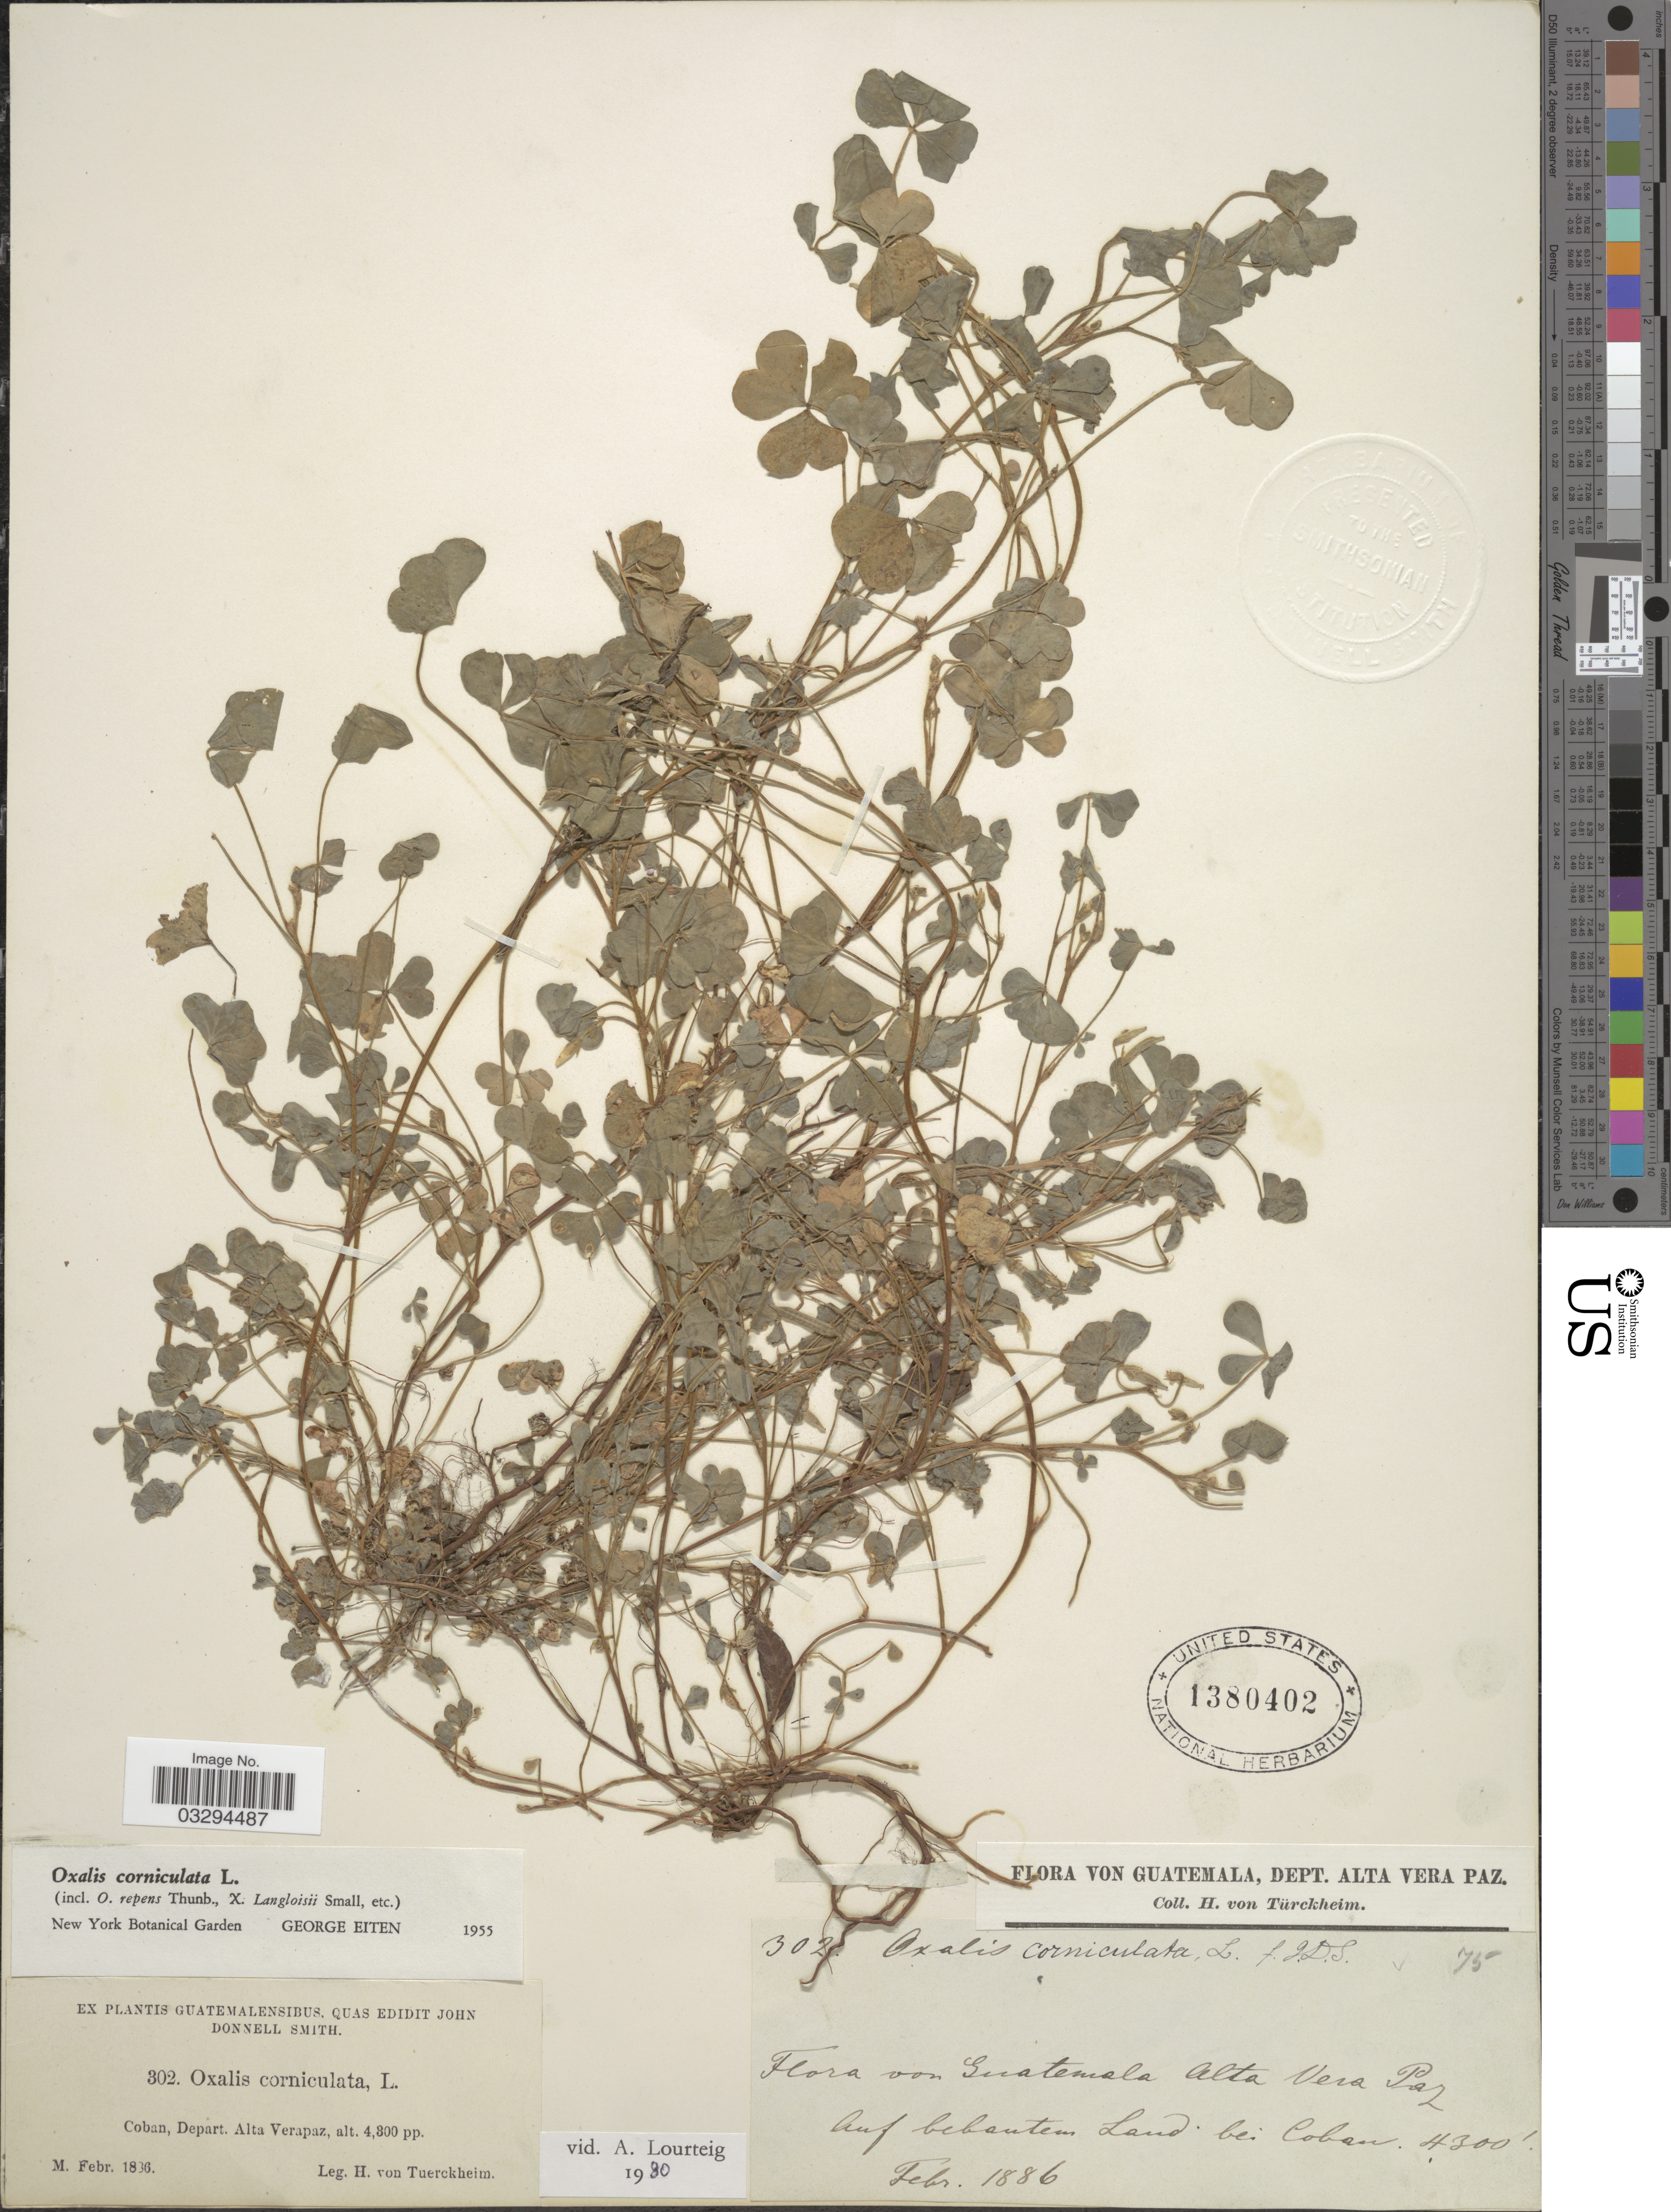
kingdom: Plantae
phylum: Tracheophyta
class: Magnoliopsida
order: Oxalidales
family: Oxalidaceae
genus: Oxalis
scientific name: Oxalis corniculata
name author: L.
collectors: H. von Türckheim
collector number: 302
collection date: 1886-02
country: Guatemala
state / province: Alta Verapaz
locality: Coban, Depart. Alta Verapaz.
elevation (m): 1311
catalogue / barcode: US 1380402